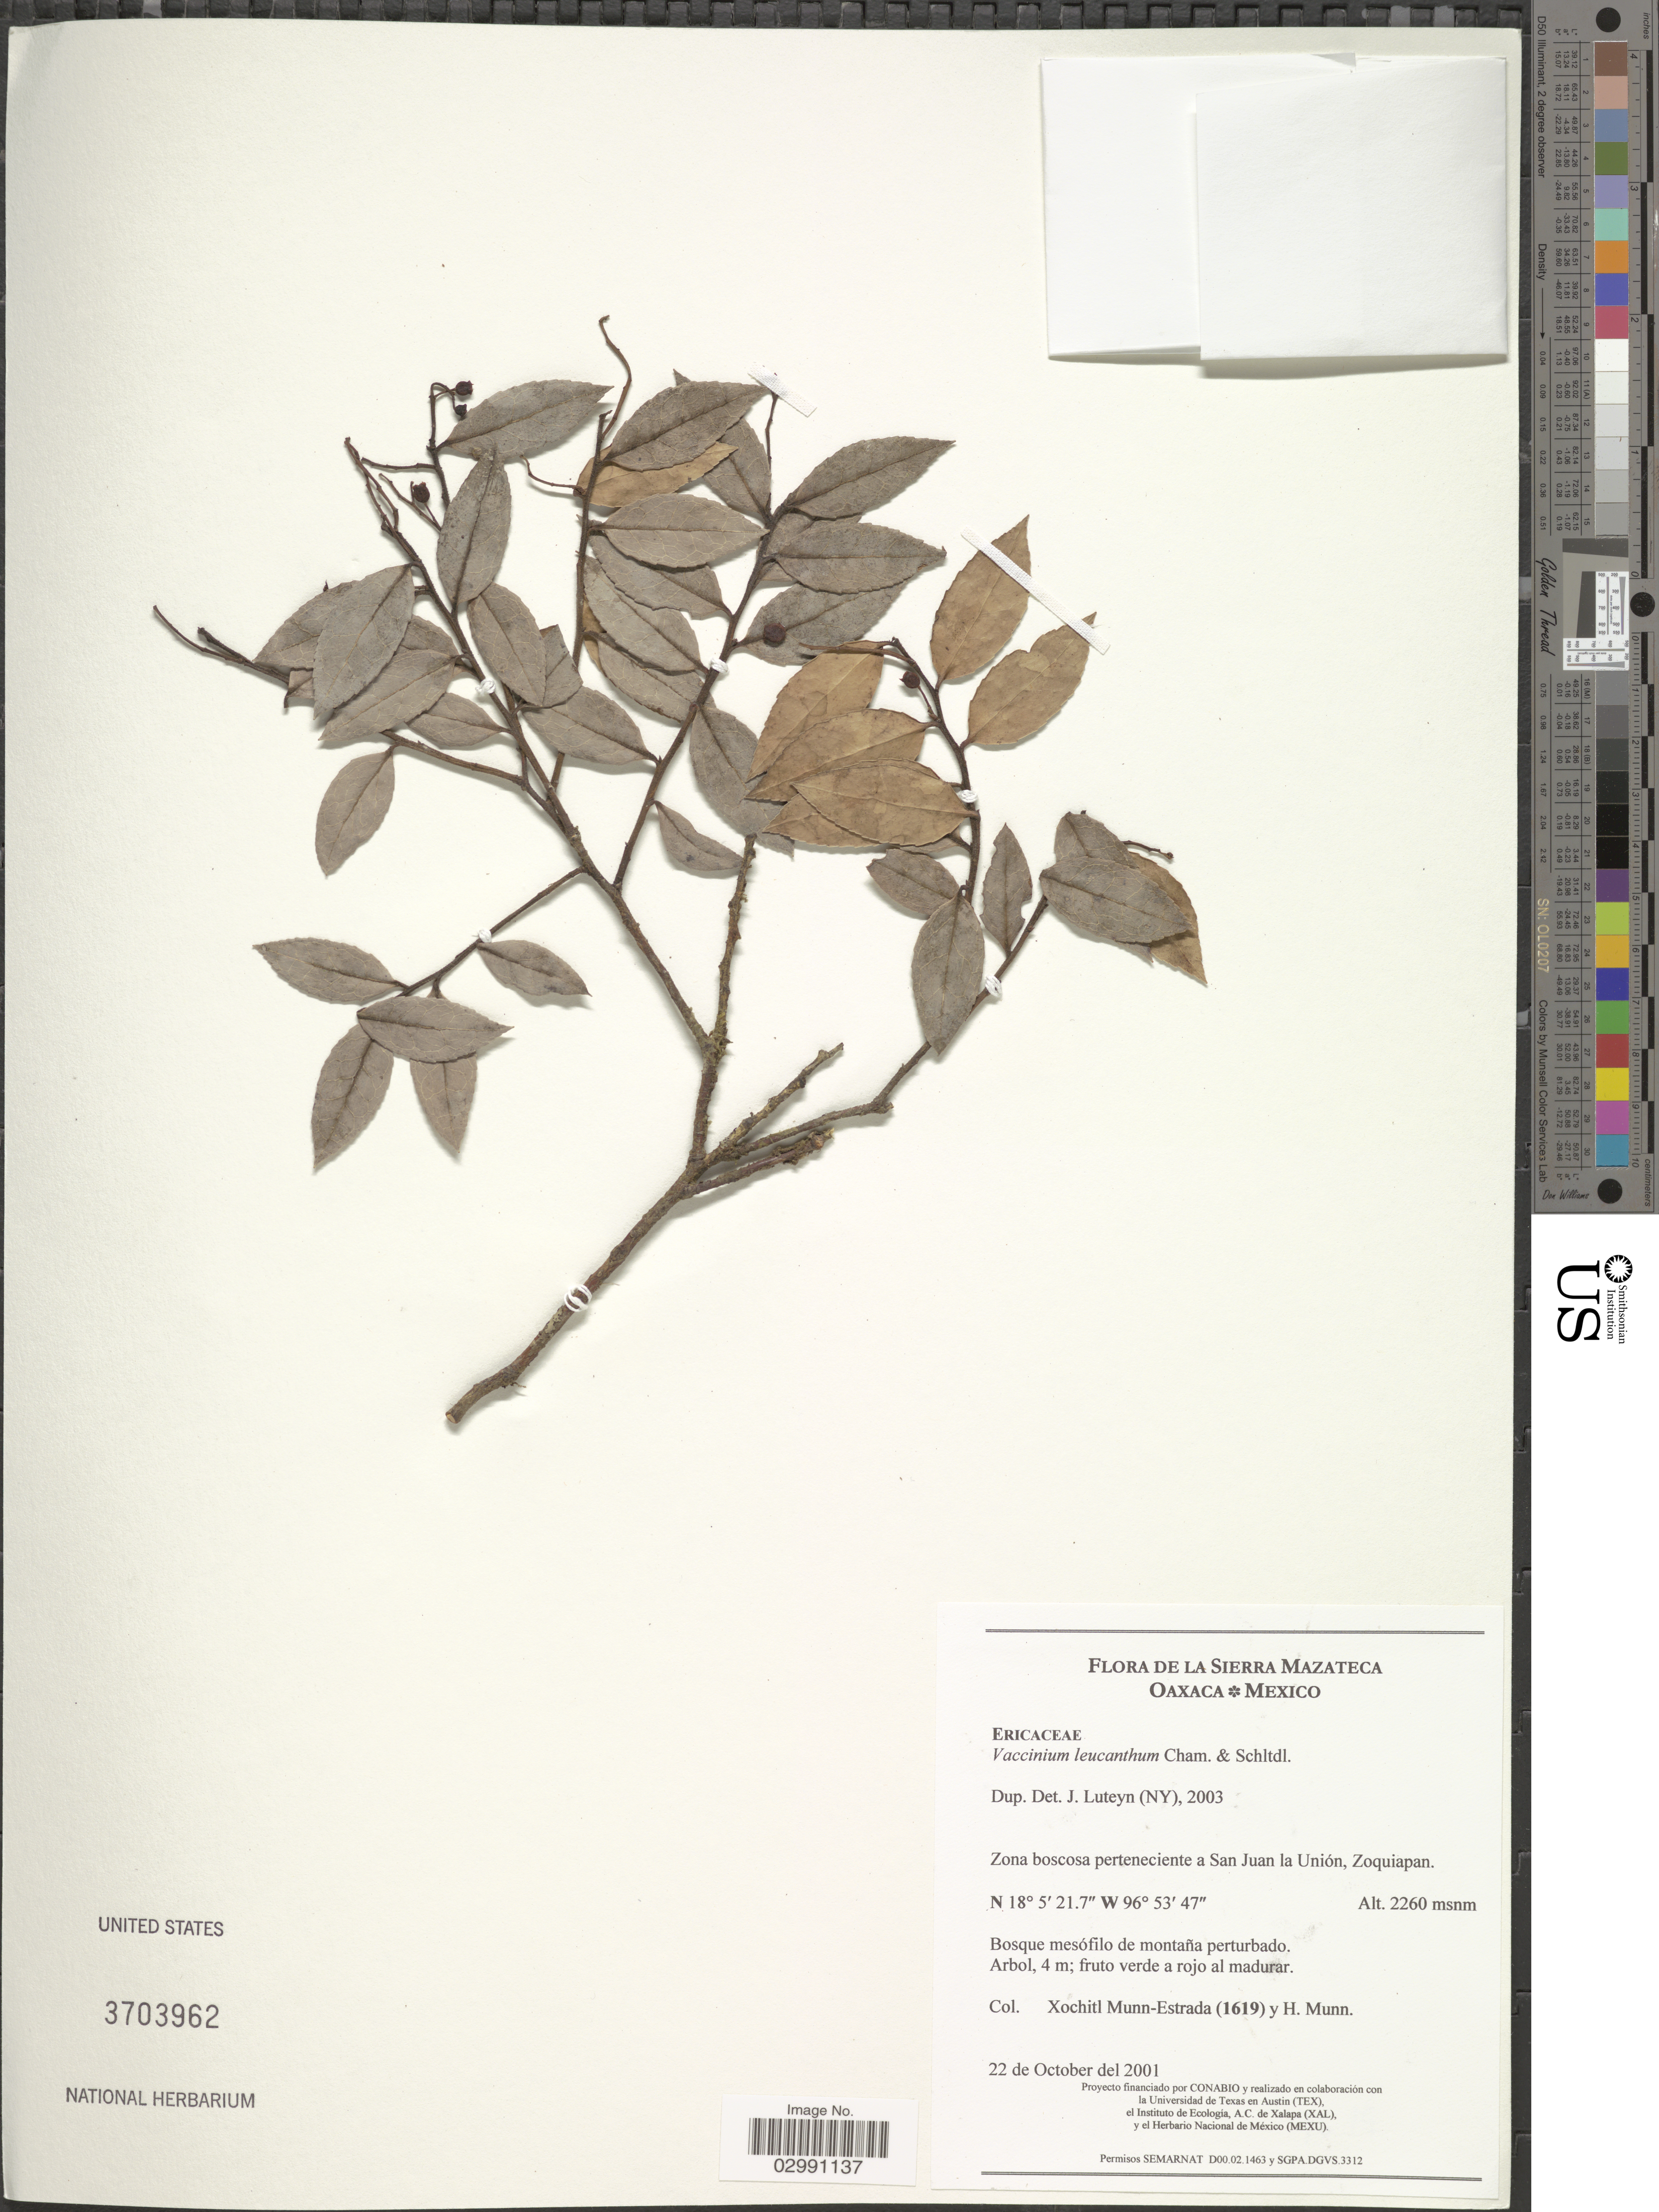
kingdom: Plantae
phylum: Tracheophyta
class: Magnoliopsida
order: Ericales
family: Ericaceae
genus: Vaccinium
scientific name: Vaccinium leucanthum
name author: Schltdl.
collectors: X. Munn-Estrada & H. Munn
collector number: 1619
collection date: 2001-10-22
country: Mexico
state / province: Oaxaca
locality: Sierra Mazateca. Zona boscosa perteneciente a San Juan la Unión, Zoquiapan.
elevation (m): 2260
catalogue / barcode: US 3703962